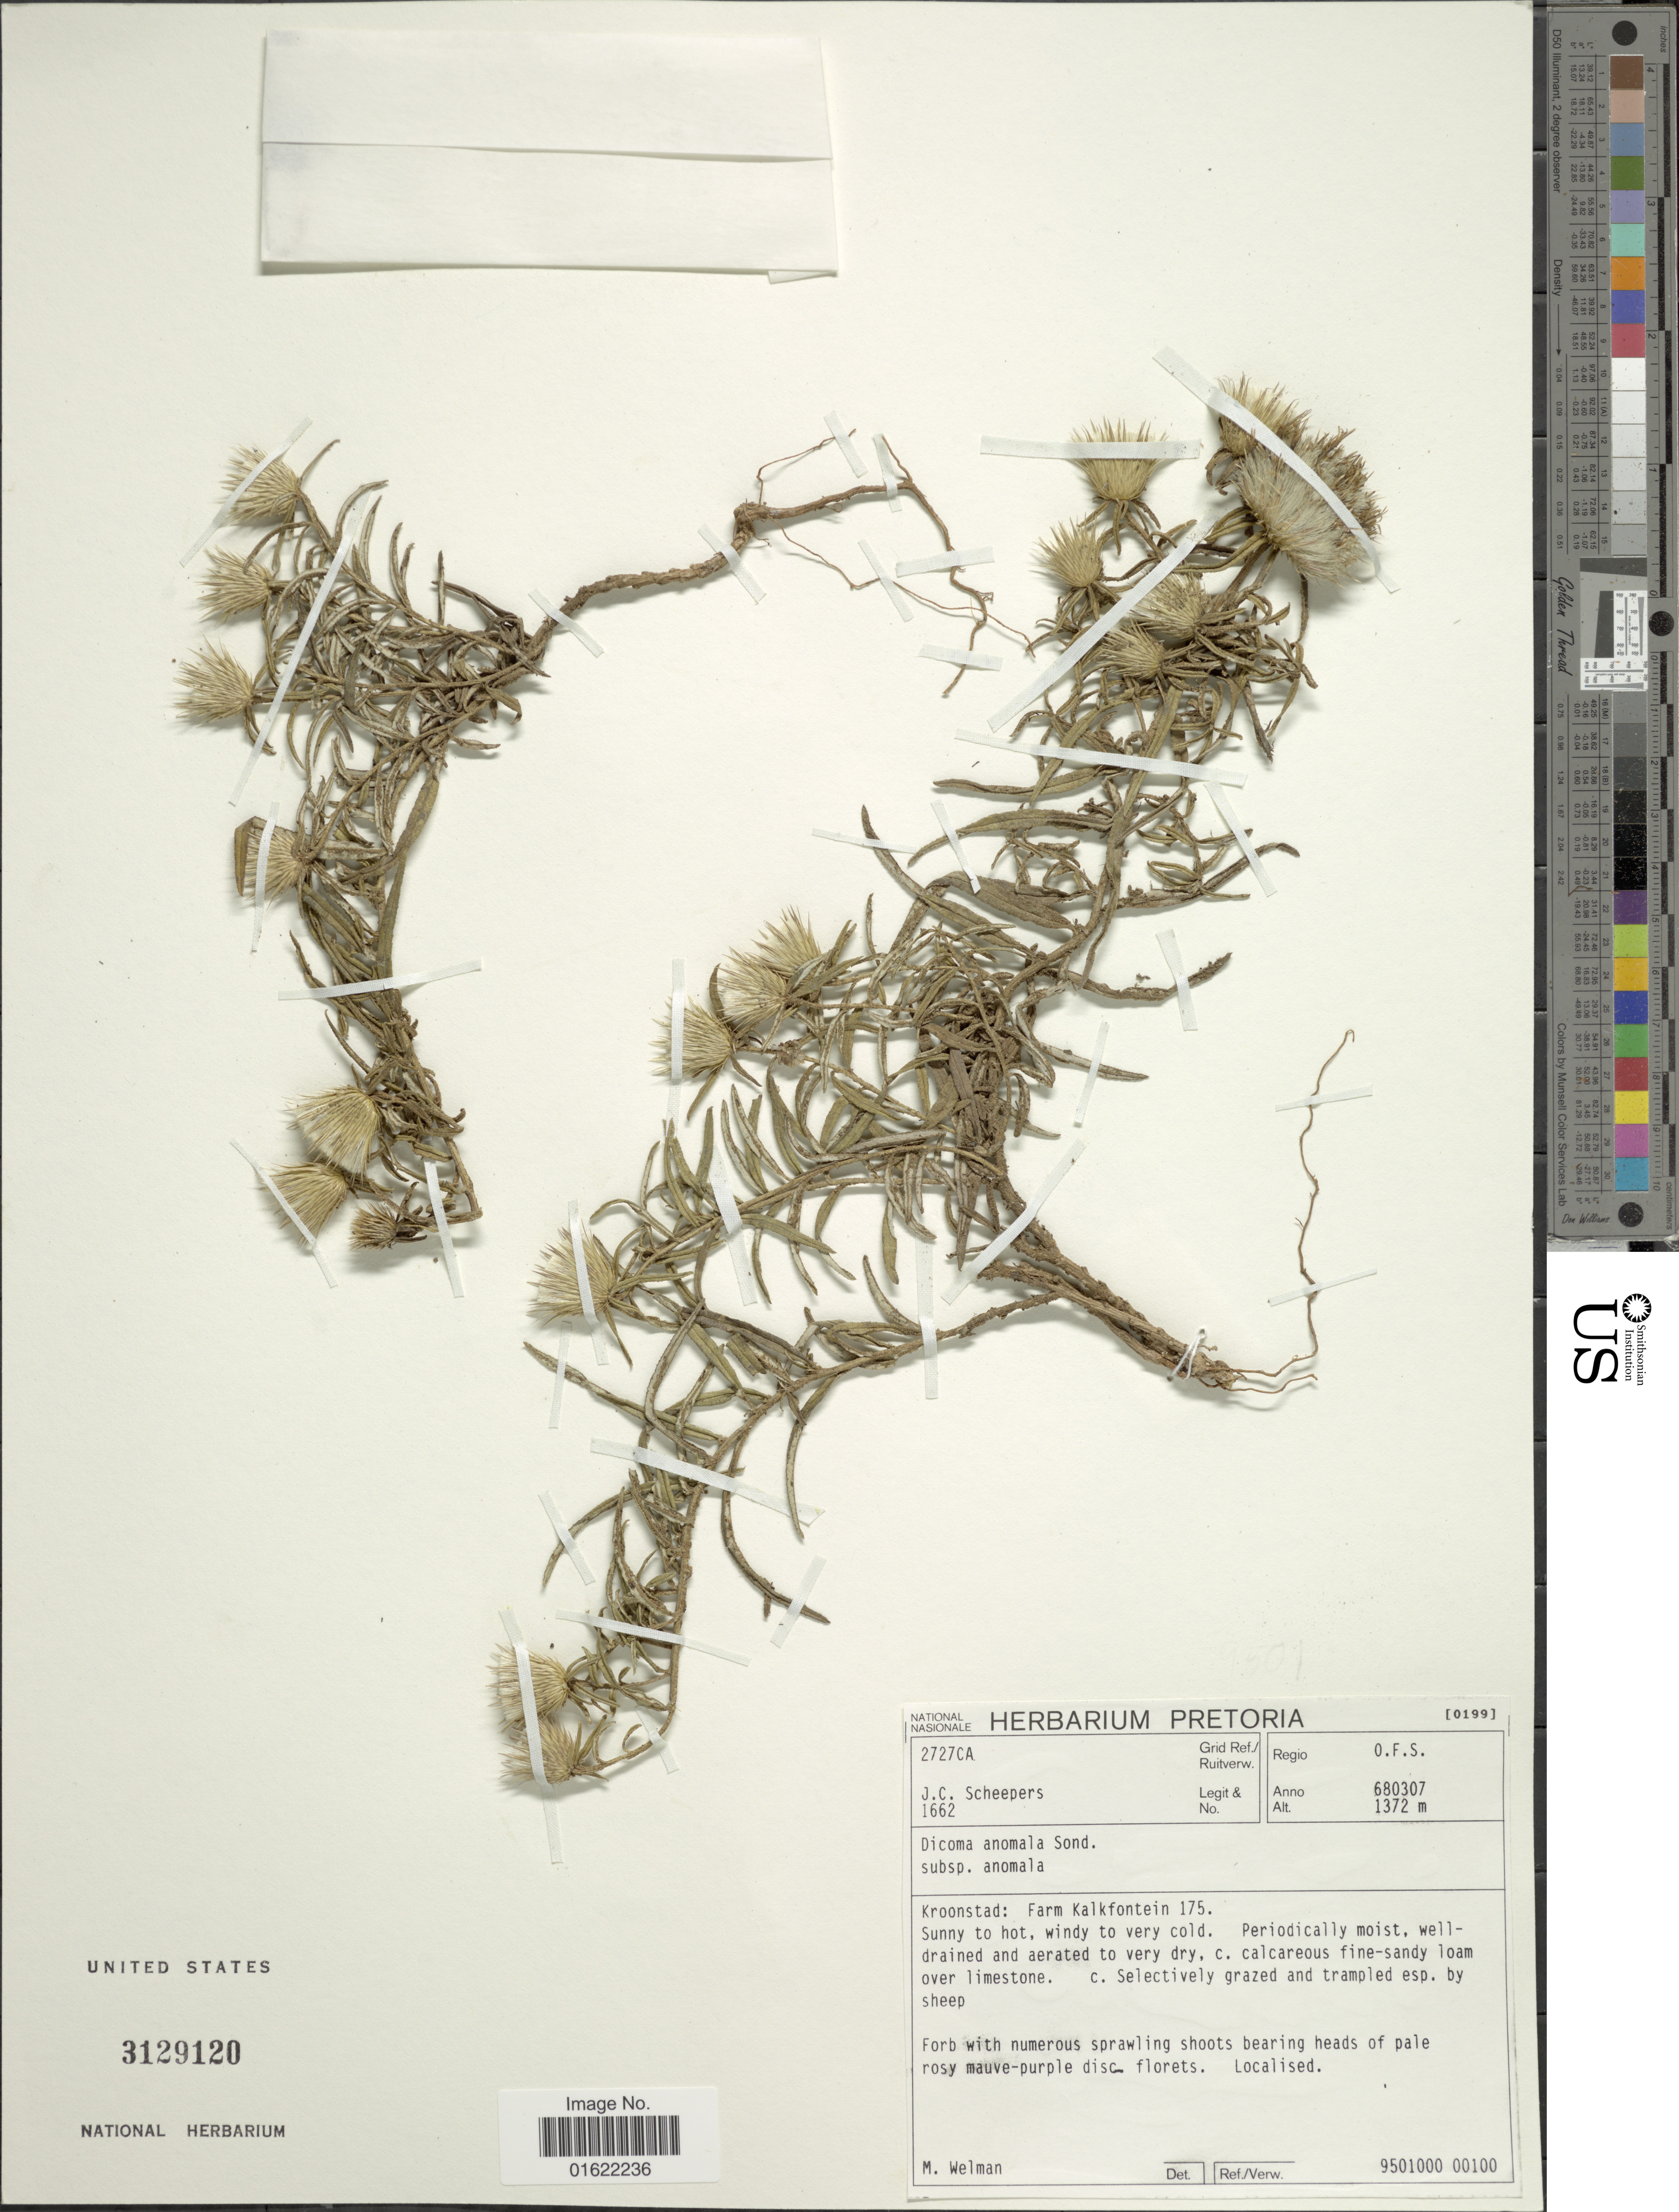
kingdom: Plantae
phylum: Tracheophyta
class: Magnoliopsida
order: Asterales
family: Asteraceae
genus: Dicoma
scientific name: Dicoma anomala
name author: Sond.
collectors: J. Scheepers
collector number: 1662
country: South Africa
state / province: Free State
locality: Regio: O.F.S. Kroonstad: Farm Kalkfontein 175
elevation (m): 1372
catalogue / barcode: US 3129120